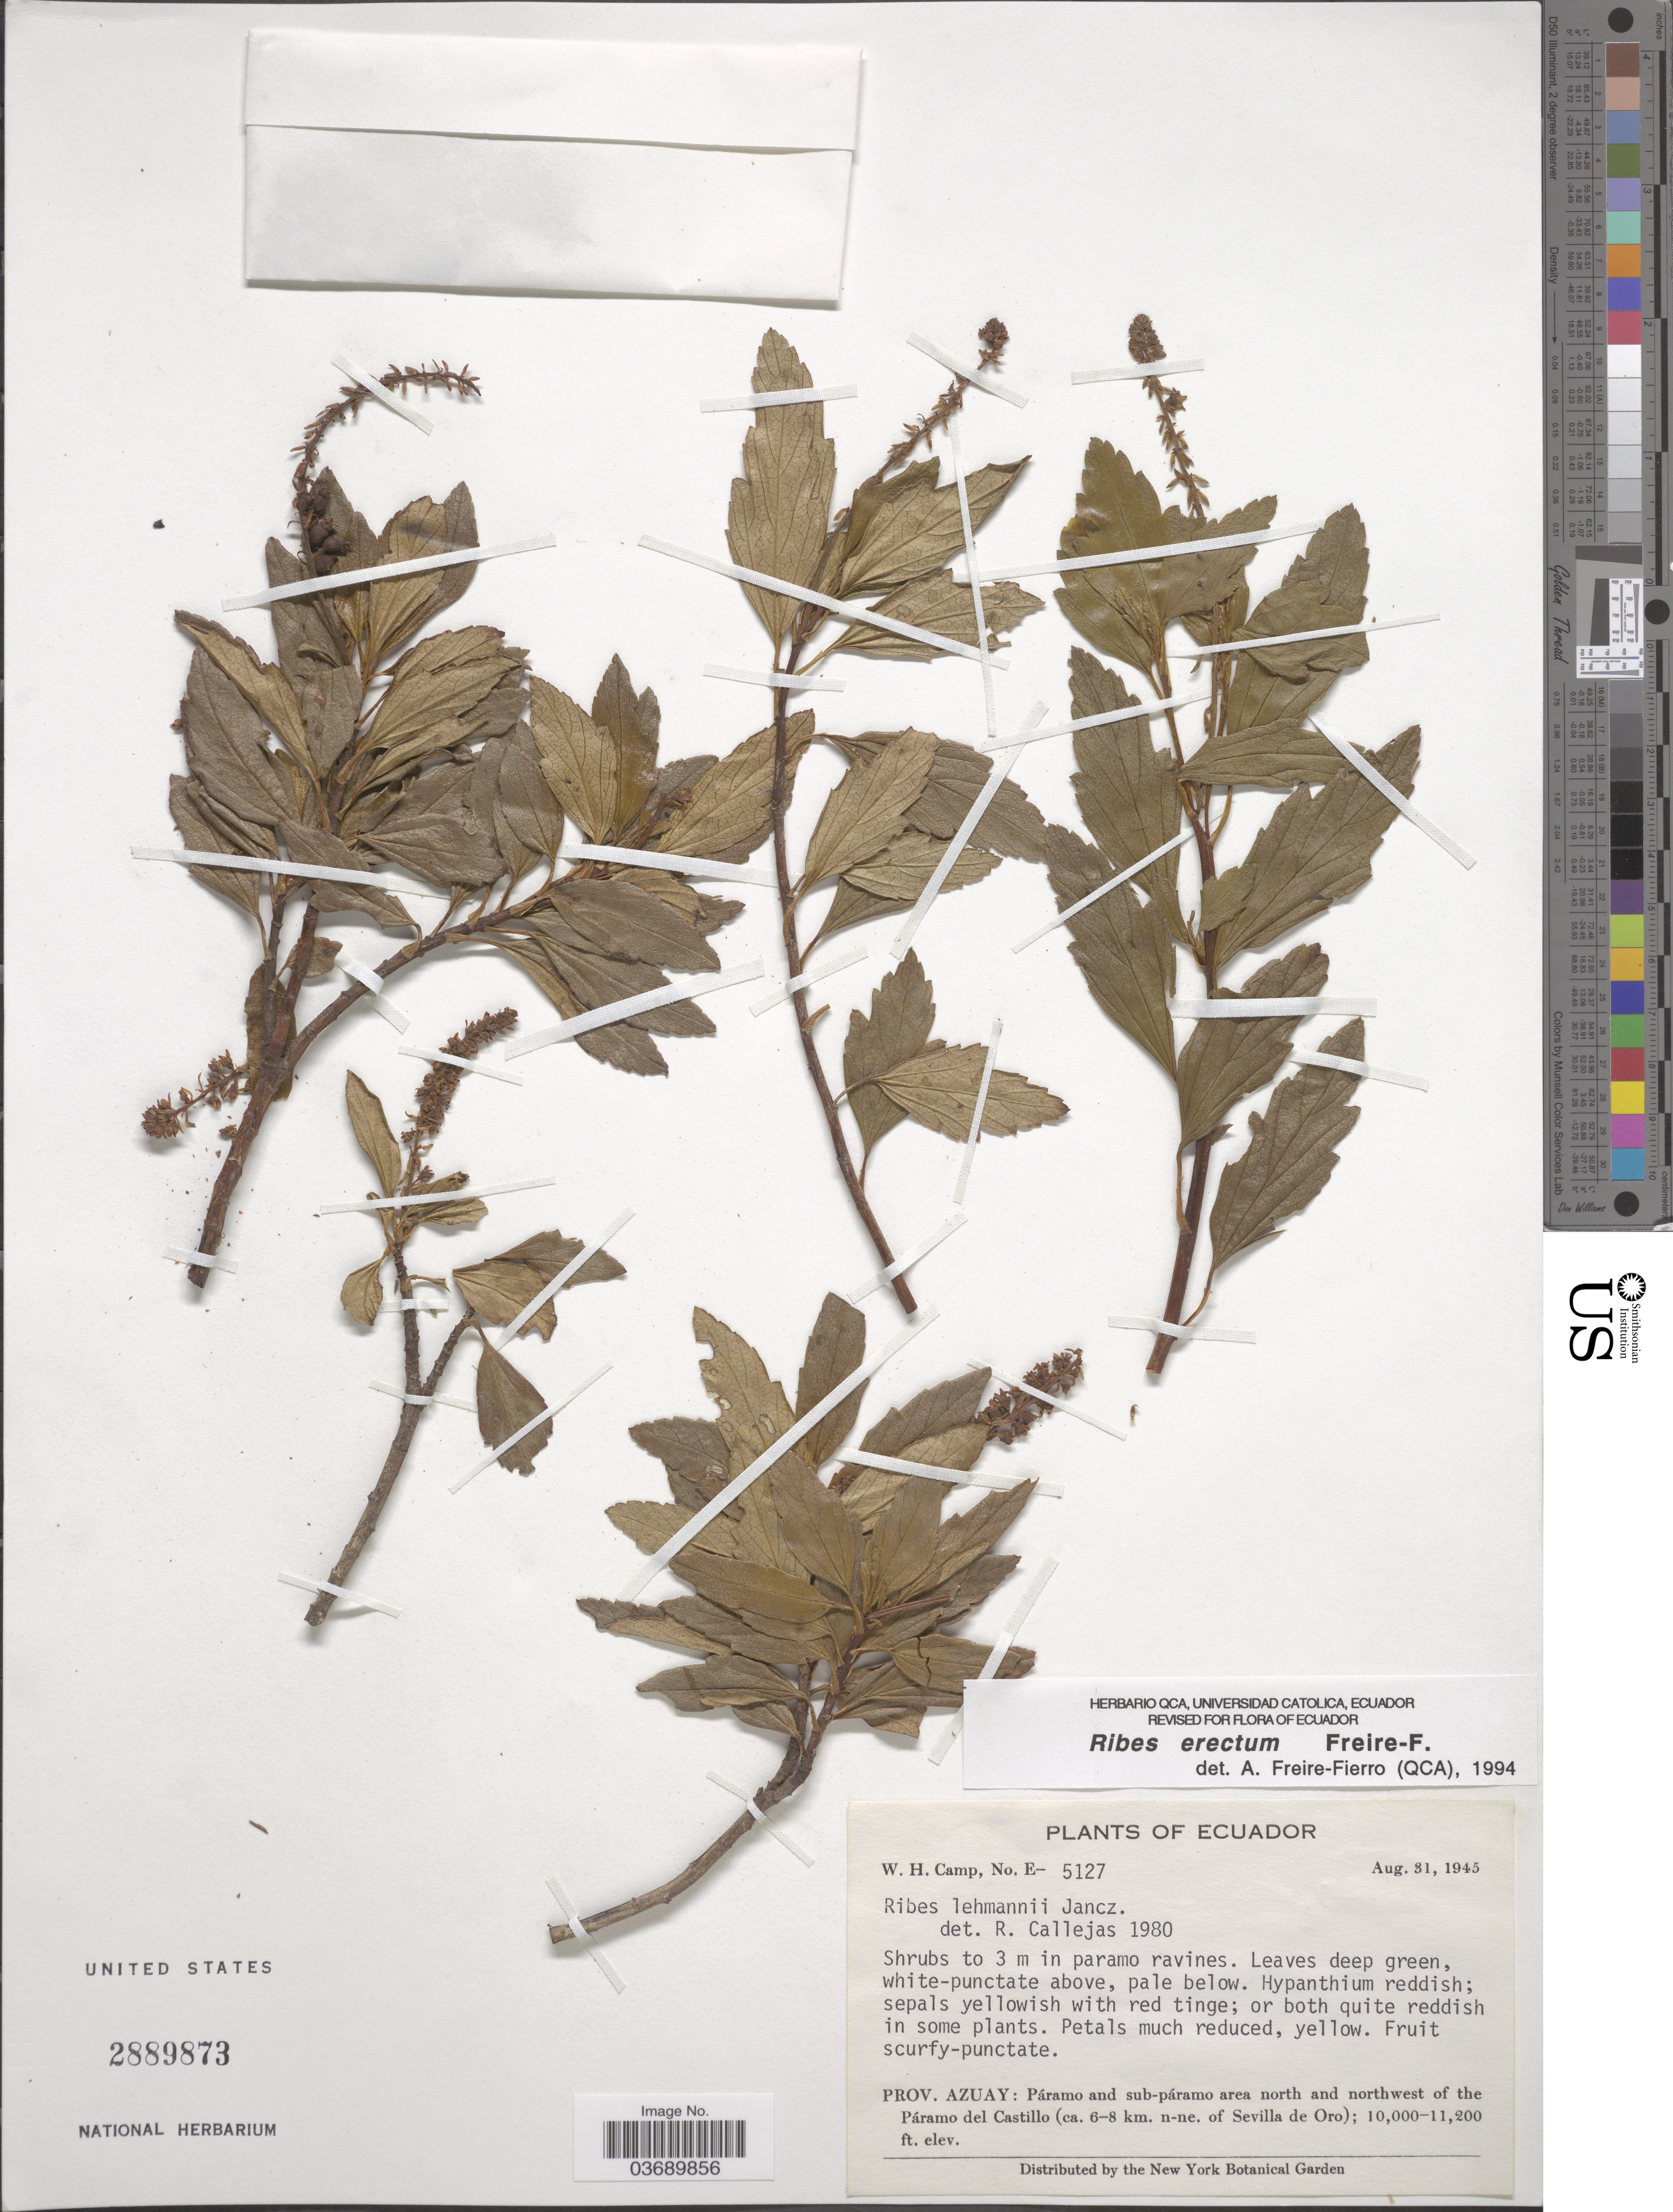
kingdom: Plantae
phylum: Tracheophyta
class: Magnoliopsida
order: Saxifragales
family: Grossulariaceae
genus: Ribes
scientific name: Ribes erectum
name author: Freire-Fierro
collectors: W. H. Camp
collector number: E-5127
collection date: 1945-08-31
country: Ecuador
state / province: Azuay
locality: Páramo and sub-páramo area north and northwest of the Páramo del Castillo (ca. 6-8 km. n-ne. of Sevilla de Oro).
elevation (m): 3048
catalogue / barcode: US 2889873